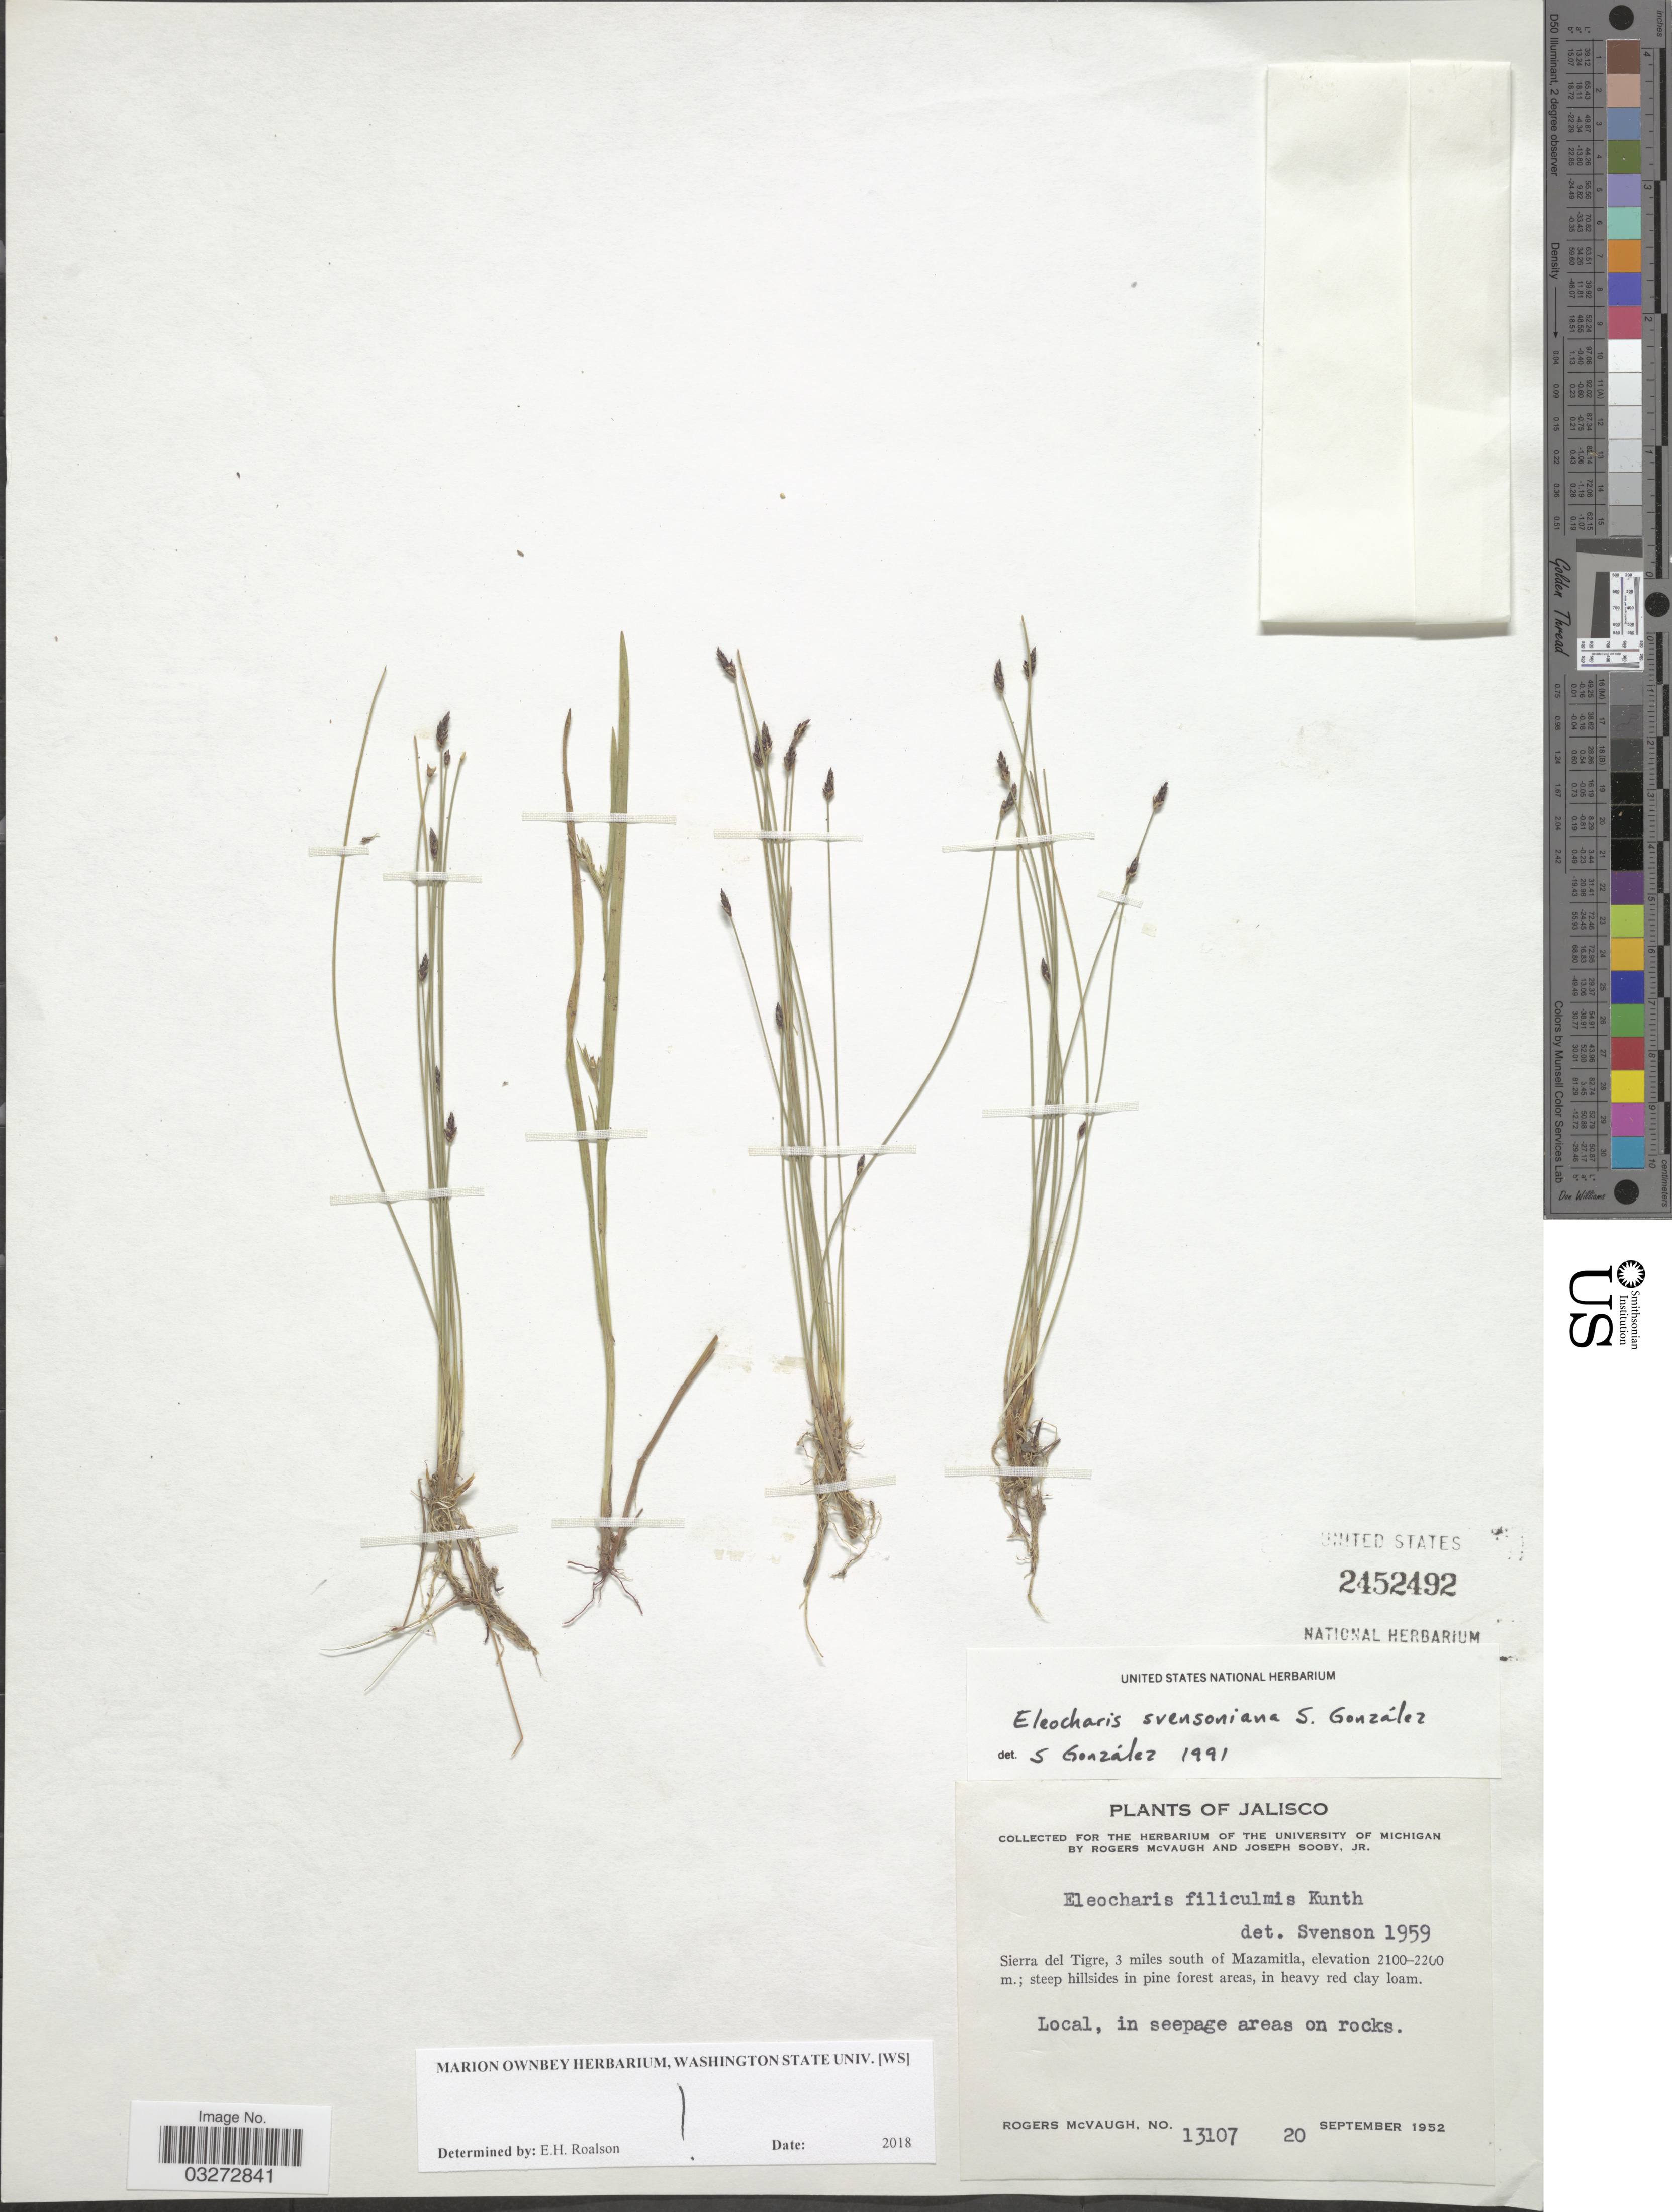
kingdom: Plantae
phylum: Tracheophyta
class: Liliopsida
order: Poales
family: Cyperaceae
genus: Eleocharis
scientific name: Eleocharis svensoniana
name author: S. González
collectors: R. McVaugh & J. Sooby Jr.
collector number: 13107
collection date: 1952-09-20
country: Mexico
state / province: Jalisco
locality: Sierra del Tigre, 3 miles south of Mazamitla.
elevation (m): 2100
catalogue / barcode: US 2452492